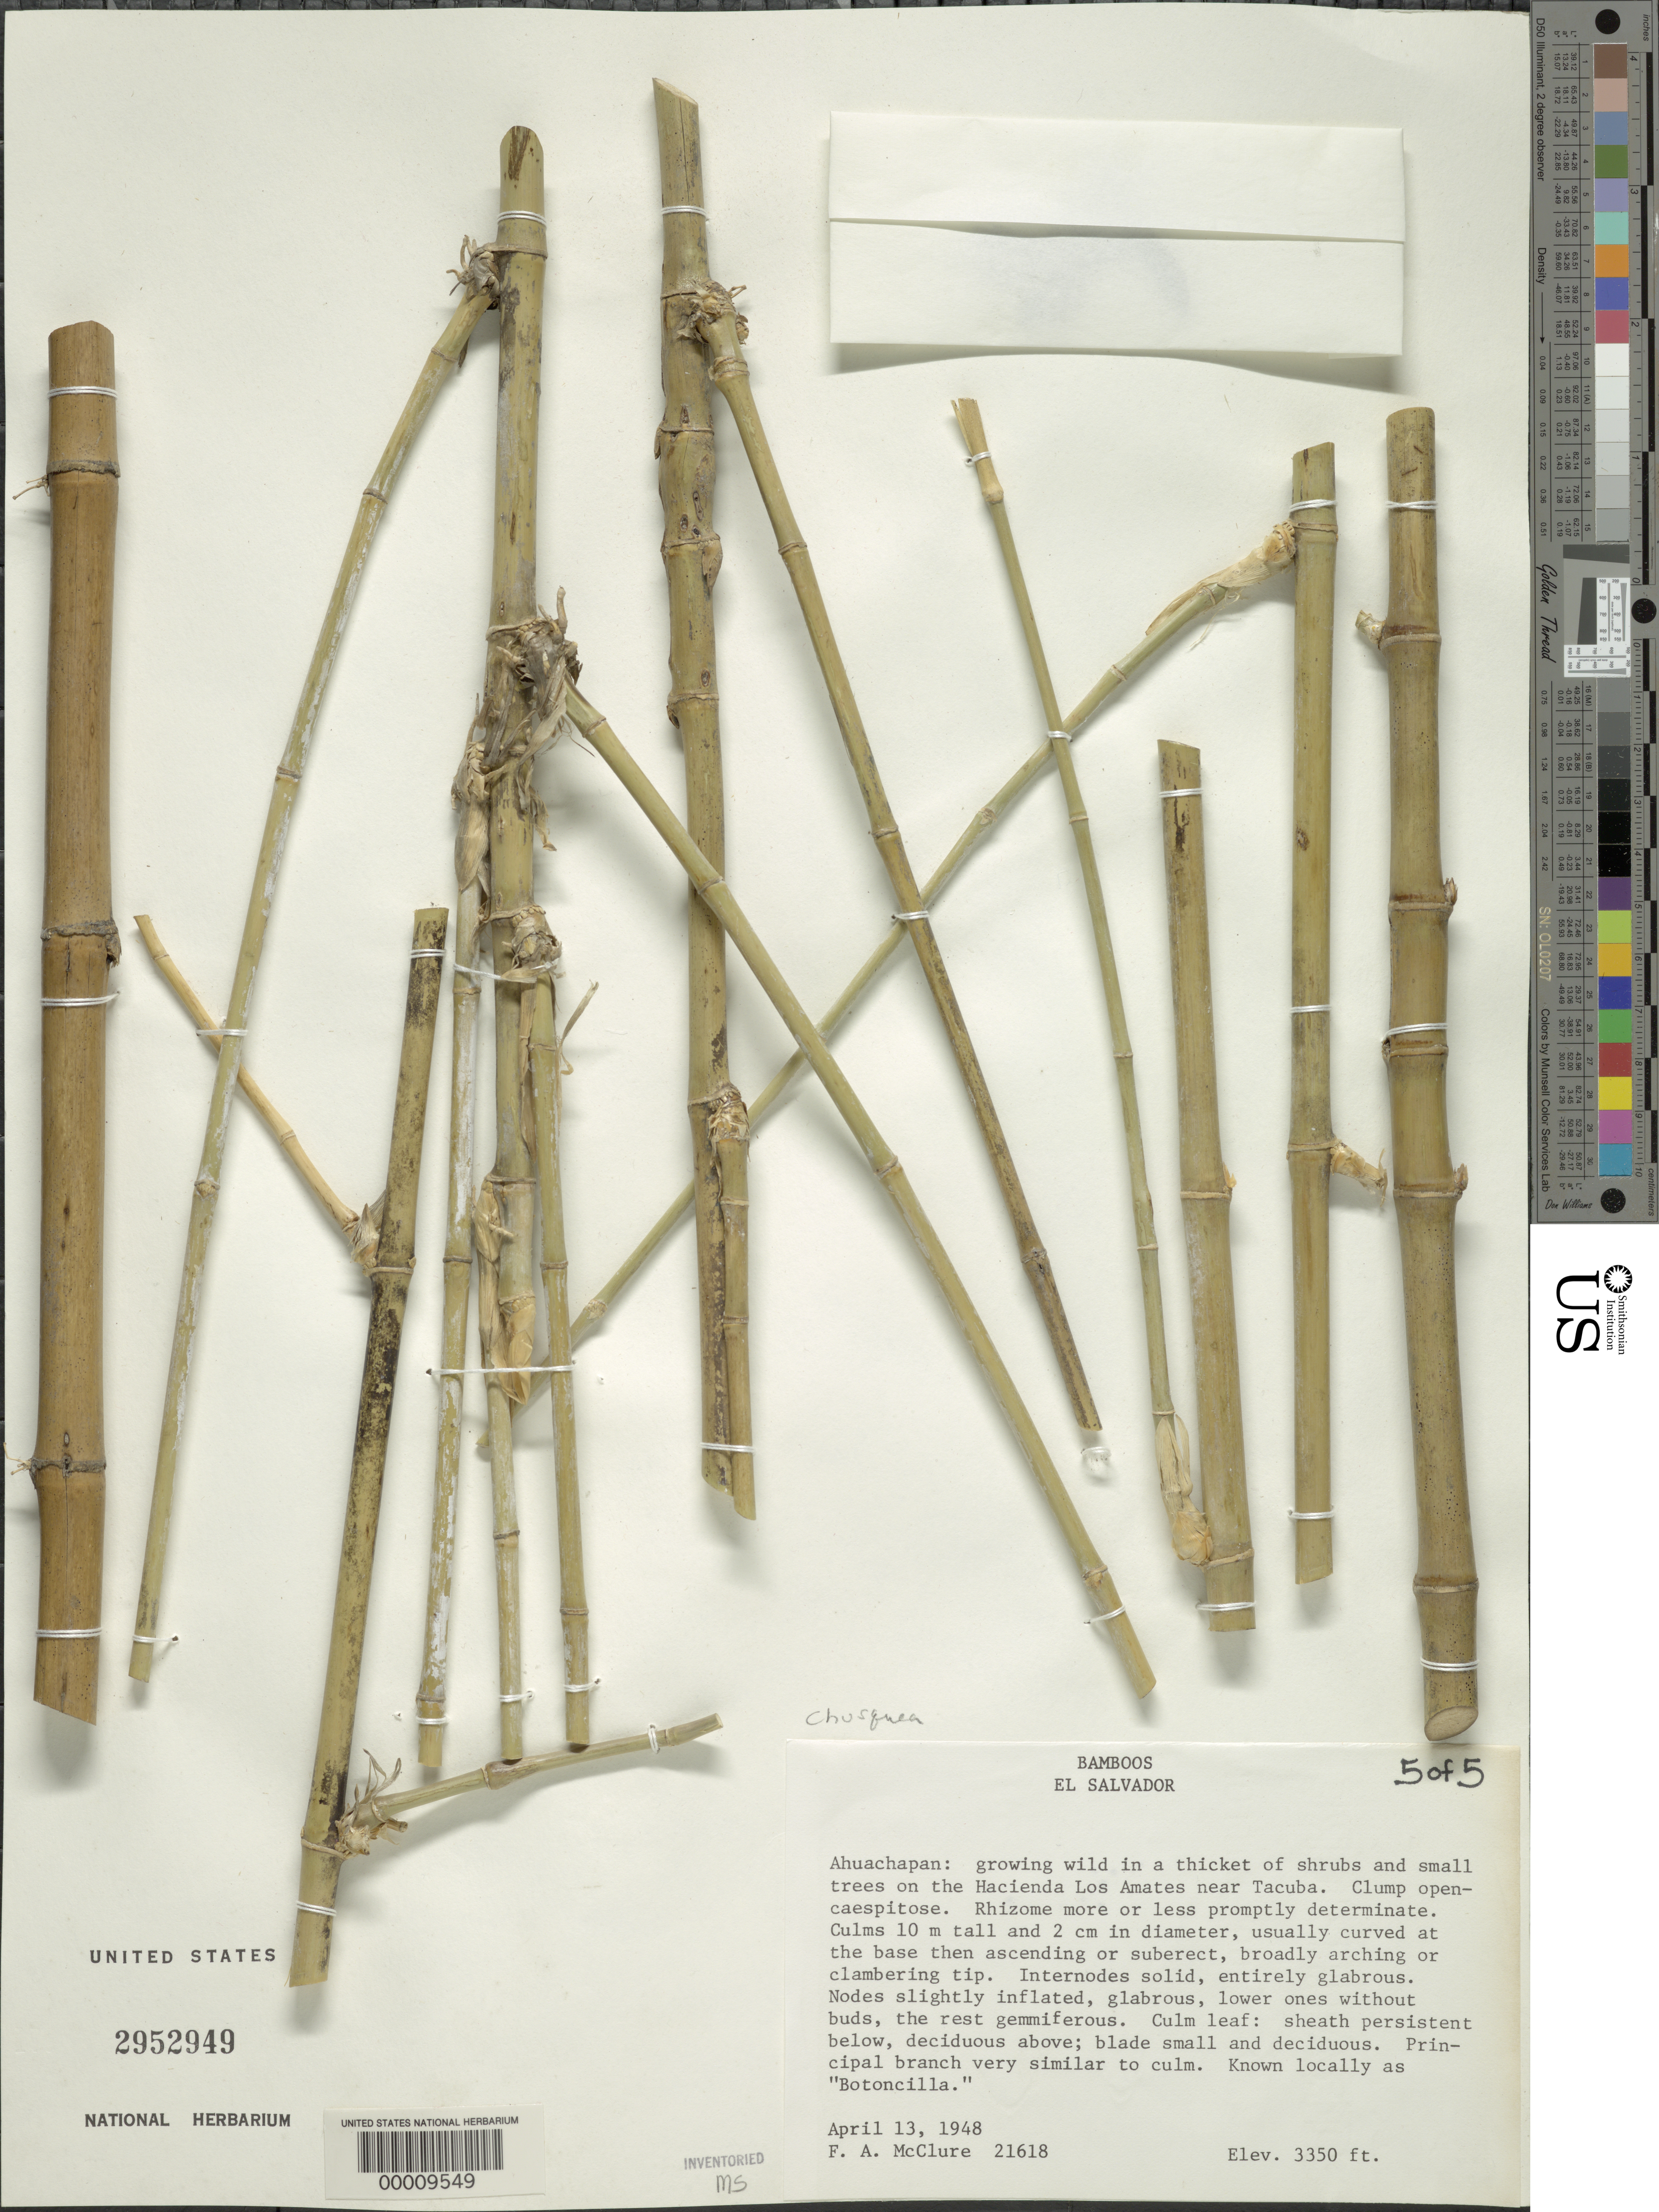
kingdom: Plantae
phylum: Tracheophyta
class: Liliopsida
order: Poales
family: Poaceae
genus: Chusquea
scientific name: Chusquea coronalis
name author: Soderstr. & C. E. Calderón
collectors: F. A. McClure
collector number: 21618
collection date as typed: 13 Apr 1948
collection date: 1948-04-13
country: El Salvador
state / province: Ahuachapán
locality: Haclenda los amates, tacuba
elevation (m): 1021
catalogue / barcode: US 2952949